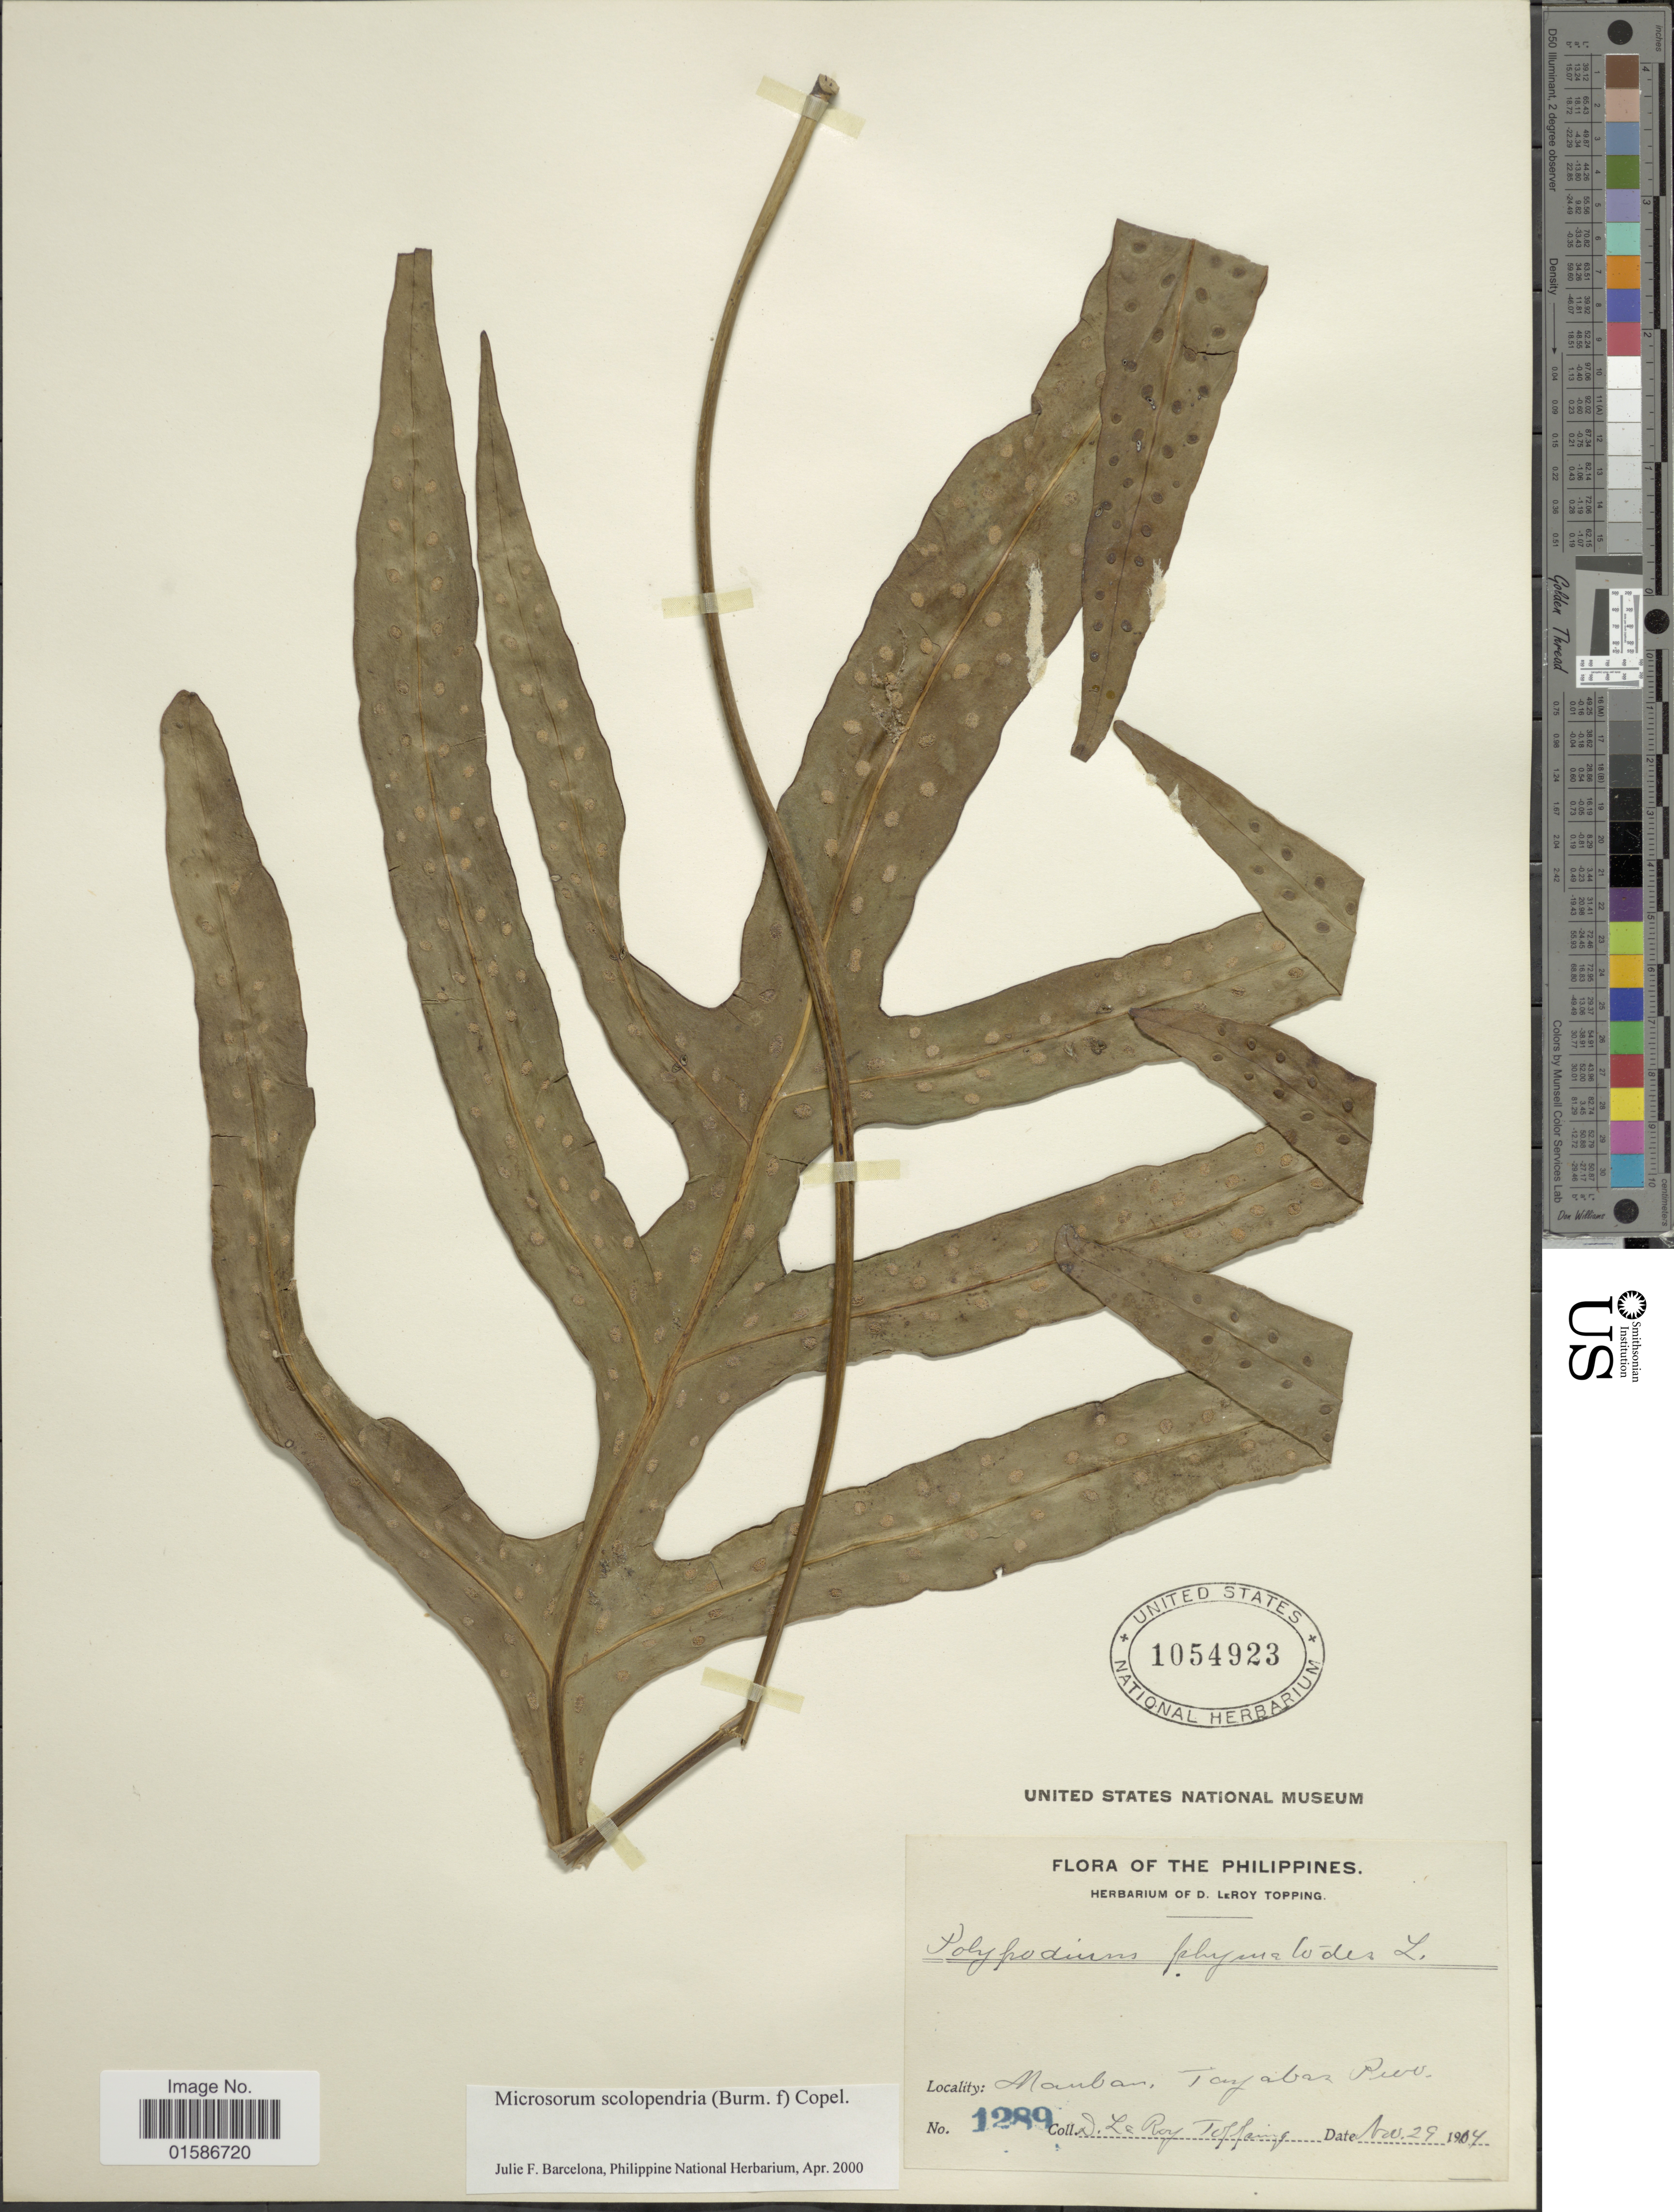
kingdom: Plantae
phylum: Tracheophyta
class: Polypodiopsida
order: Polypodiales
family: Polypodiaceae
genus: Microsorum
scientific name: Microsorum scolopendria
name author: (Burm. f.) Copel.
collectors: D. L. Topping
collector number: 1289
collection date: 1914-11-29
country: Philippines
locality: Nauban, tayabas Prov.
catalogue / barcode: US 1054923